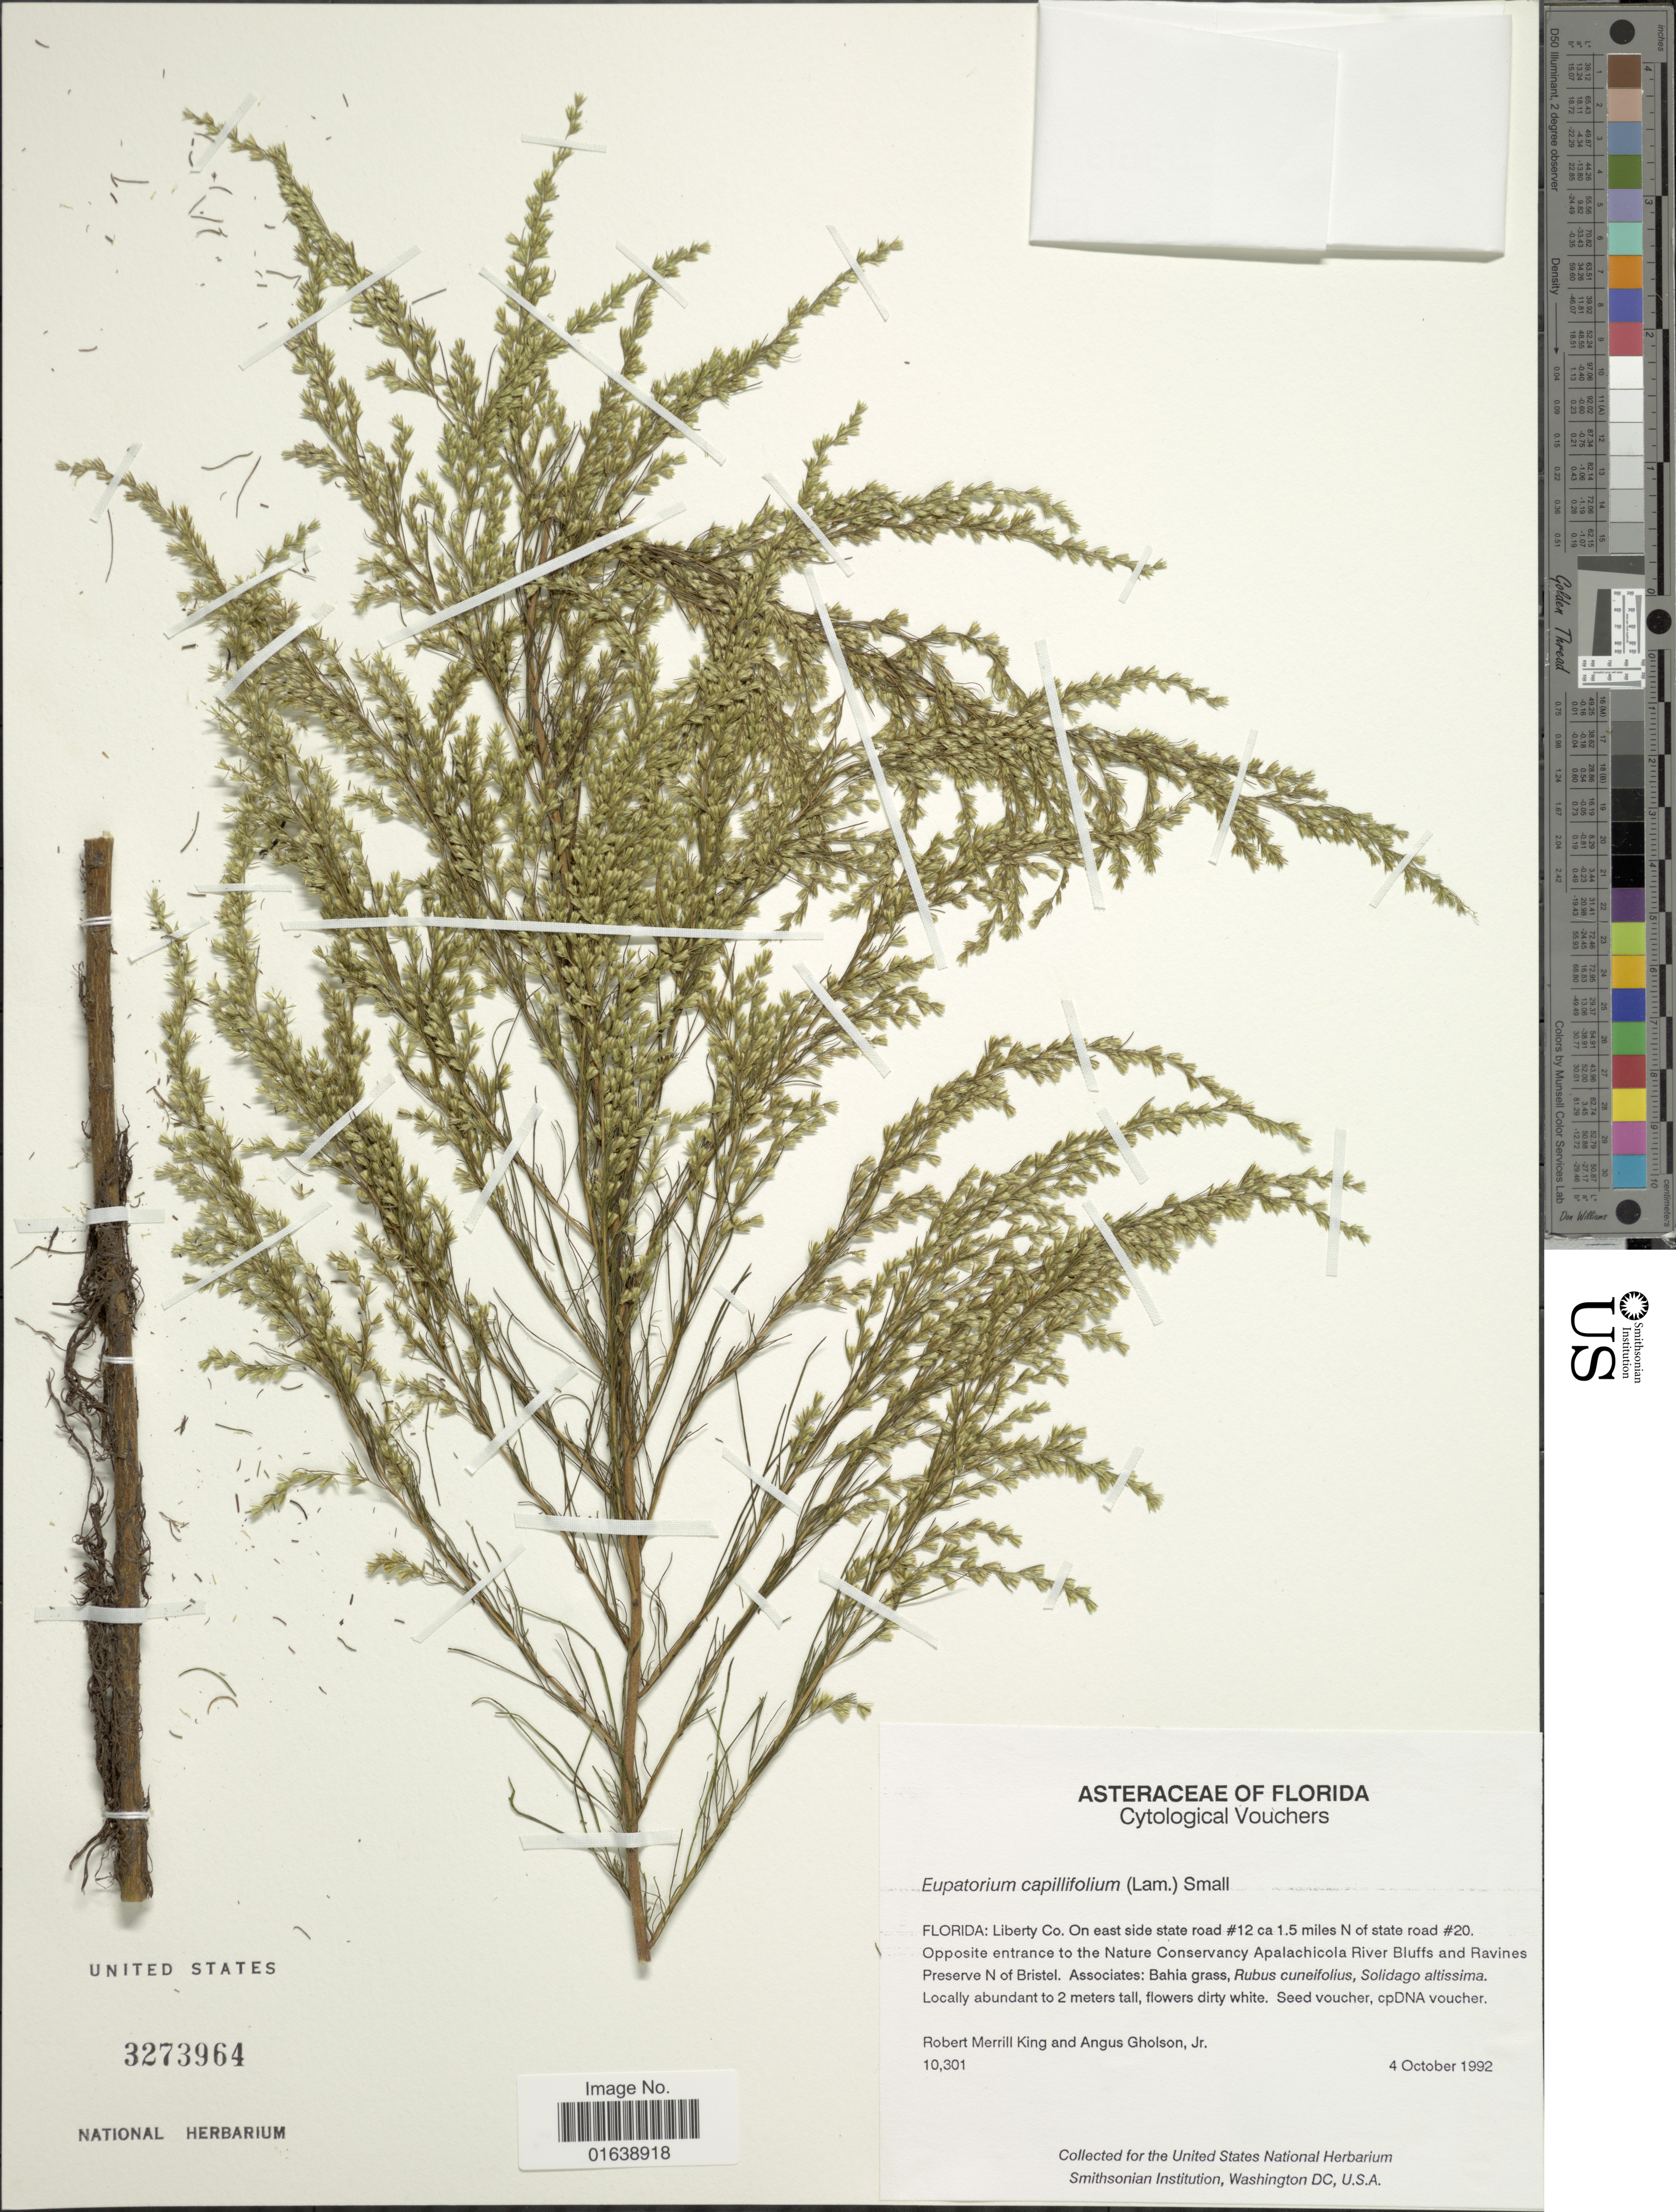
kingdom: Plantae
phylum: Tracheophyta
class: Magnoliopsida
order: Asterales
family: Asteraceae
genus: Eupatorium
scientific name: Eupatorium capillifolium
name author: (Lam.) Small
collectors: R. M. King & A. Gholson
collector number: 10301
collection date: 1992-10-04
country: United States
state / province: Florida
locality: Florida: Liberty Co. On east side state road # ca. 1.5 miles N of state road #20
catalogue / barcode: US 3273964